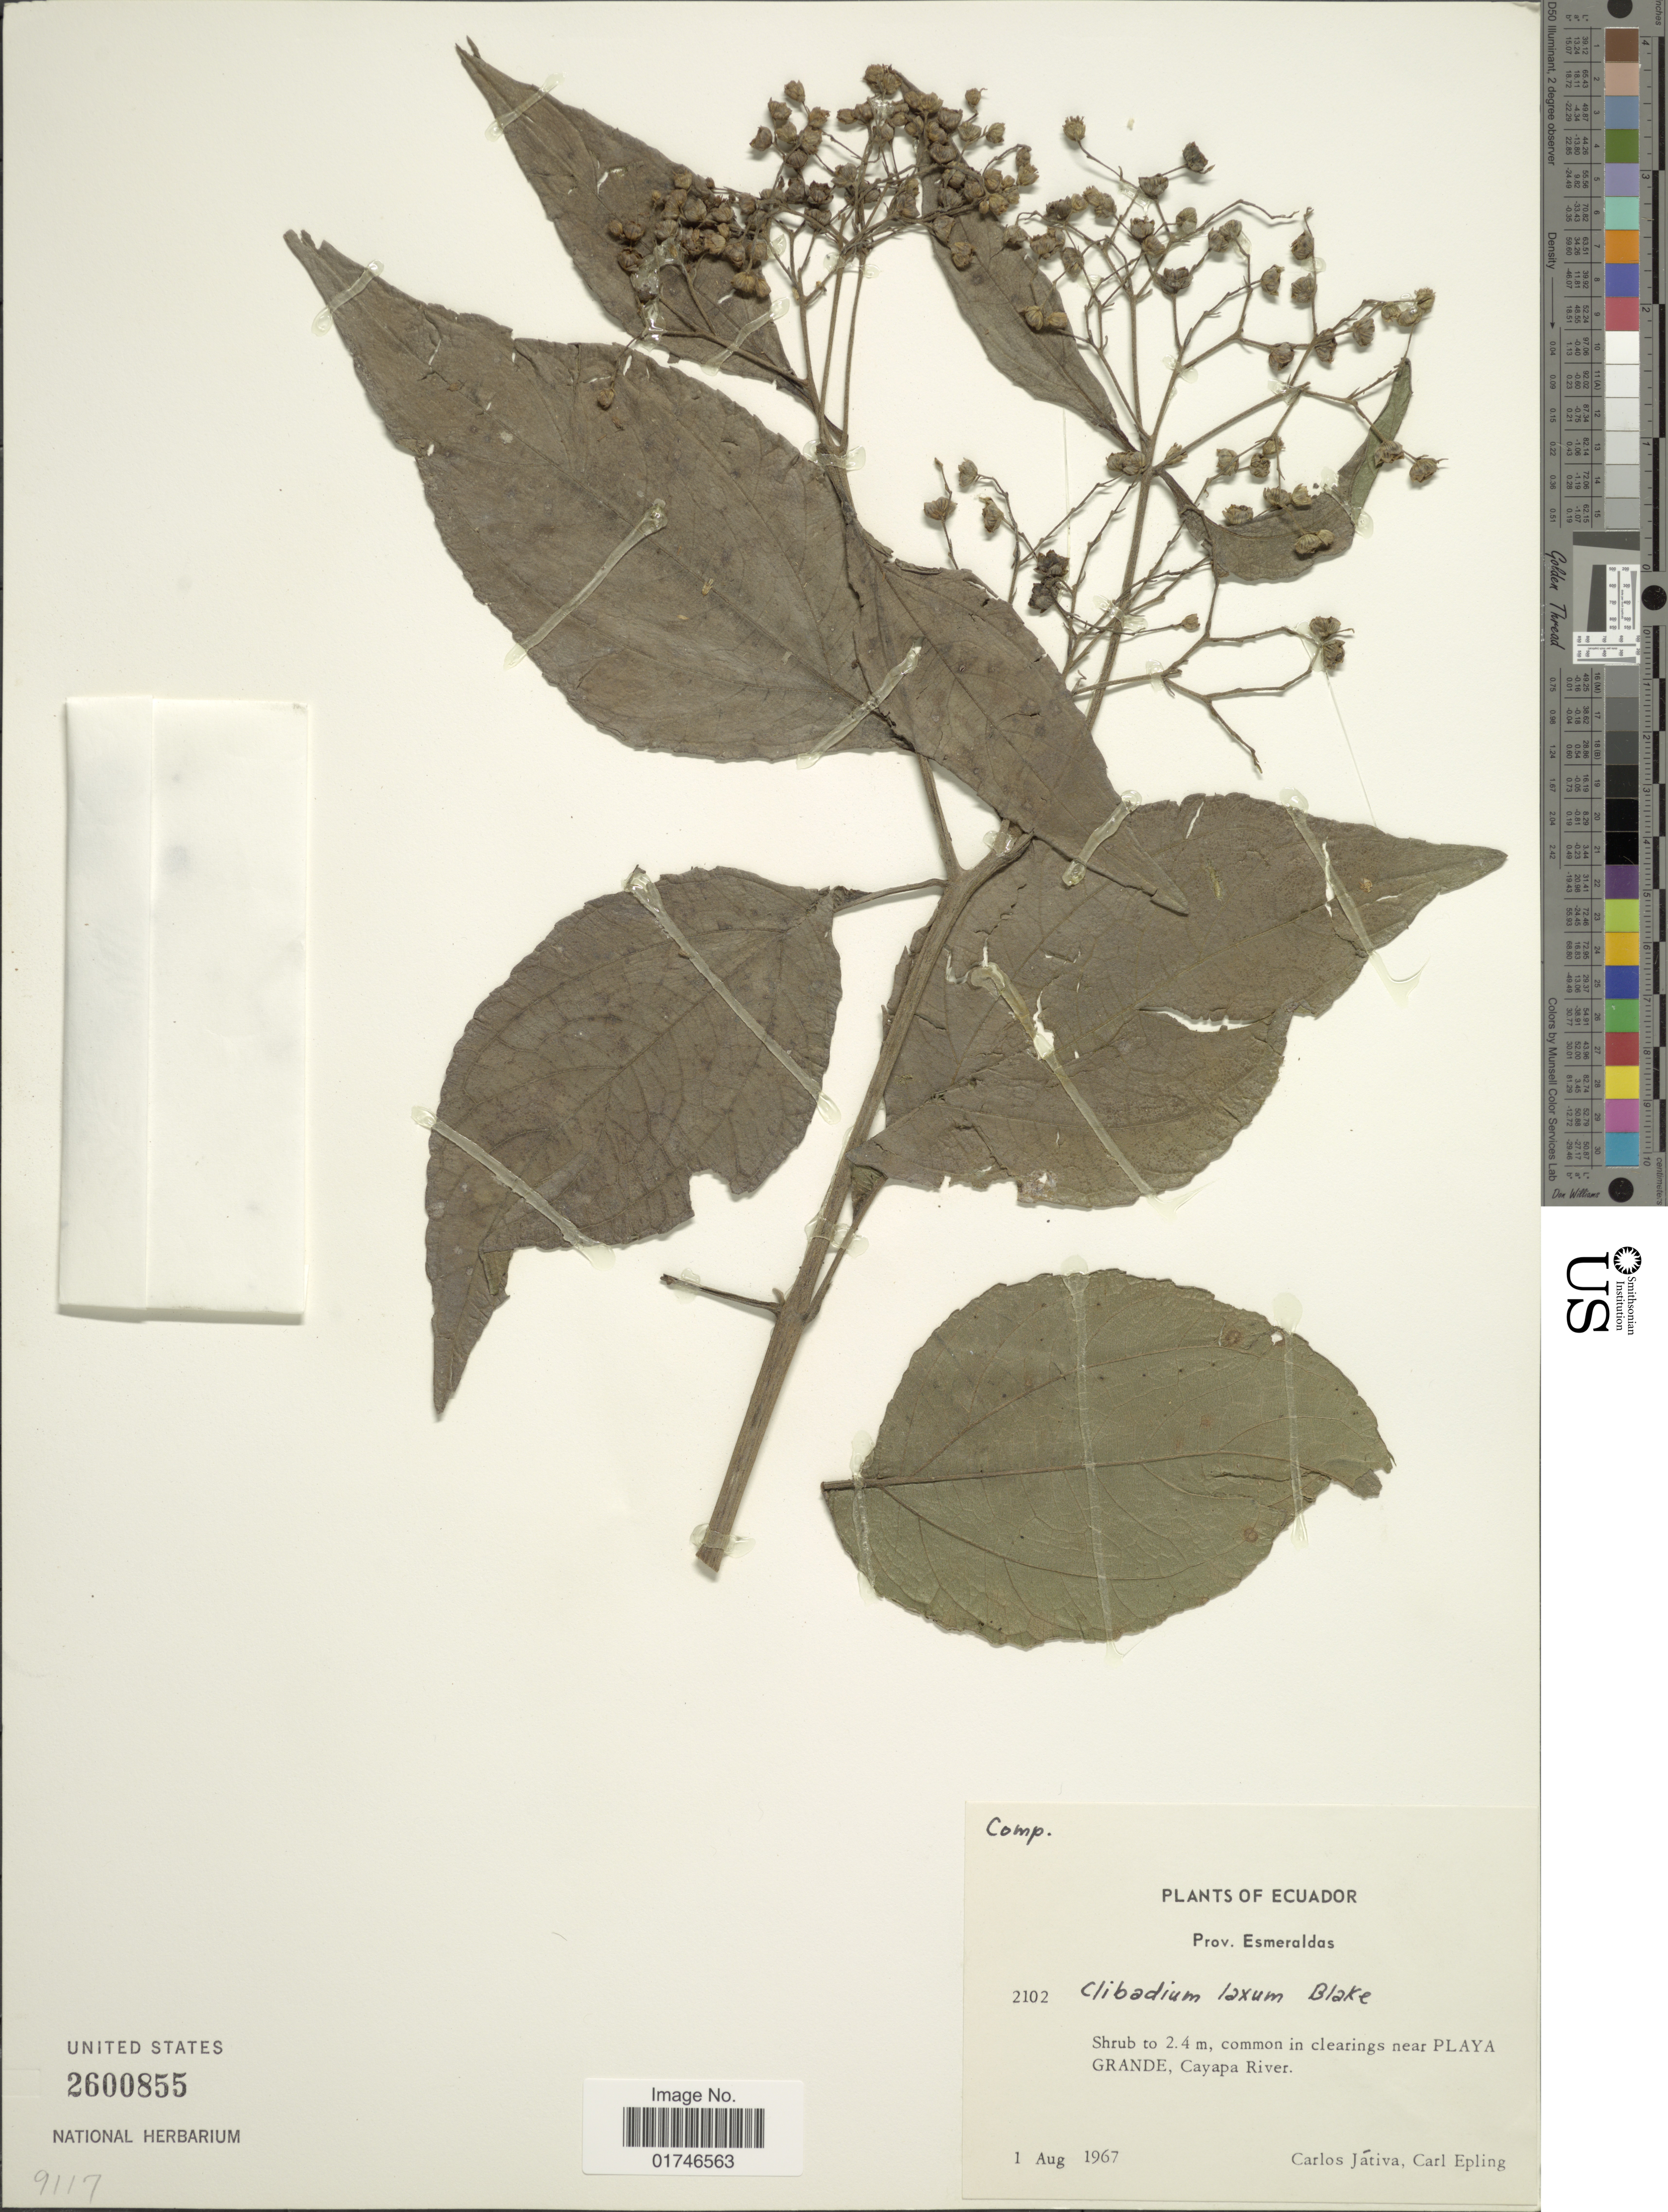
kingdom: Plantae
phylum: Tracheophyta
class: Magnoliopsida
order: Asterales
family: Asteraceae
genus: Clibadium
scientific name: Clibadium laxum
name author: S.F. Blake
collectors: C. D. Játiva & C. C. Epling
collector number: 2102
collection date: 1967-08-01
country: Ecuador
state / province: Esmeraldas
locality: Prov. Esmeraldas. Clearings near Playa Grande, Cayapa River.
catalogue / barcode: US 2600855